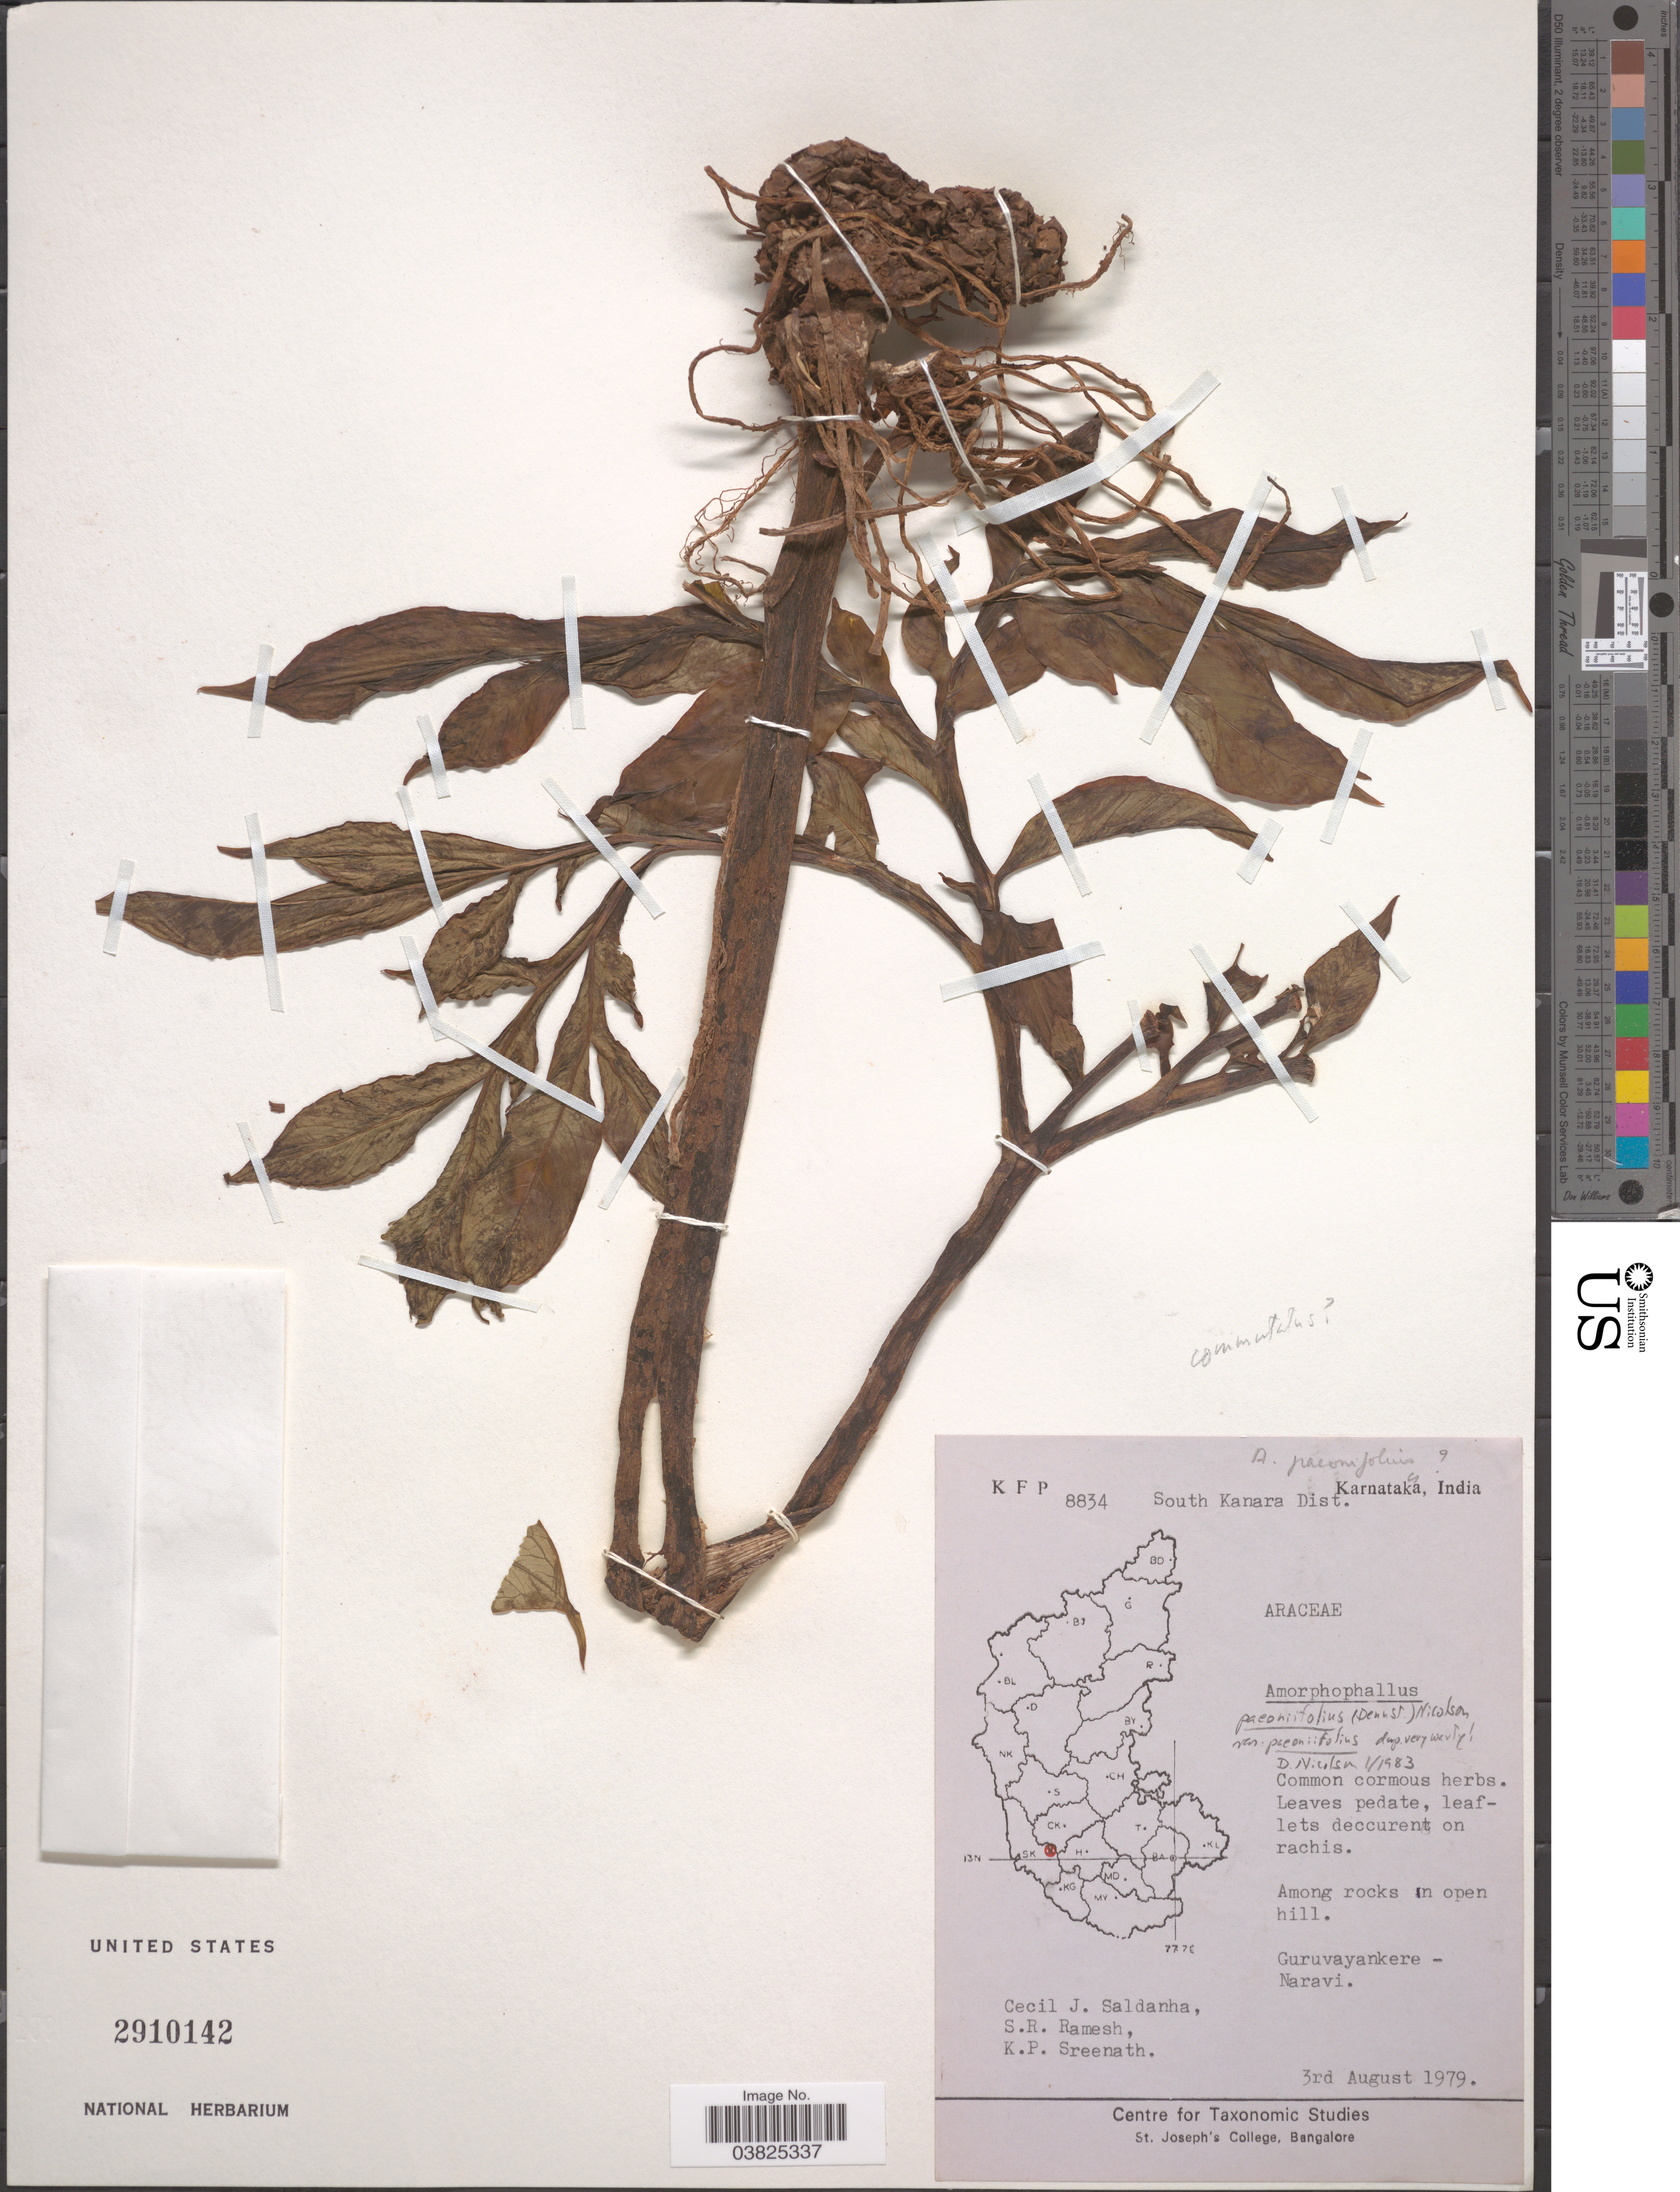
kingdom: Plantae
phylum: Tracheophyta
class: Liliopsida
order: Alismatales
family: Araceae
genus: Amorphophallus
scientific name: Amorphophallus paeoniifolius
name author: (Dennst.) Nicolson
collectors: C. J. Saldanha, S. R. Ramesh & K. Sreenath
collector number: KFP 8834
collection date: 1979-08-03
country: India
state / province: Karnataka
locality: South Kanara Dist. Guruvayankere - Naravi.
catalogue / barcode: US 2910142